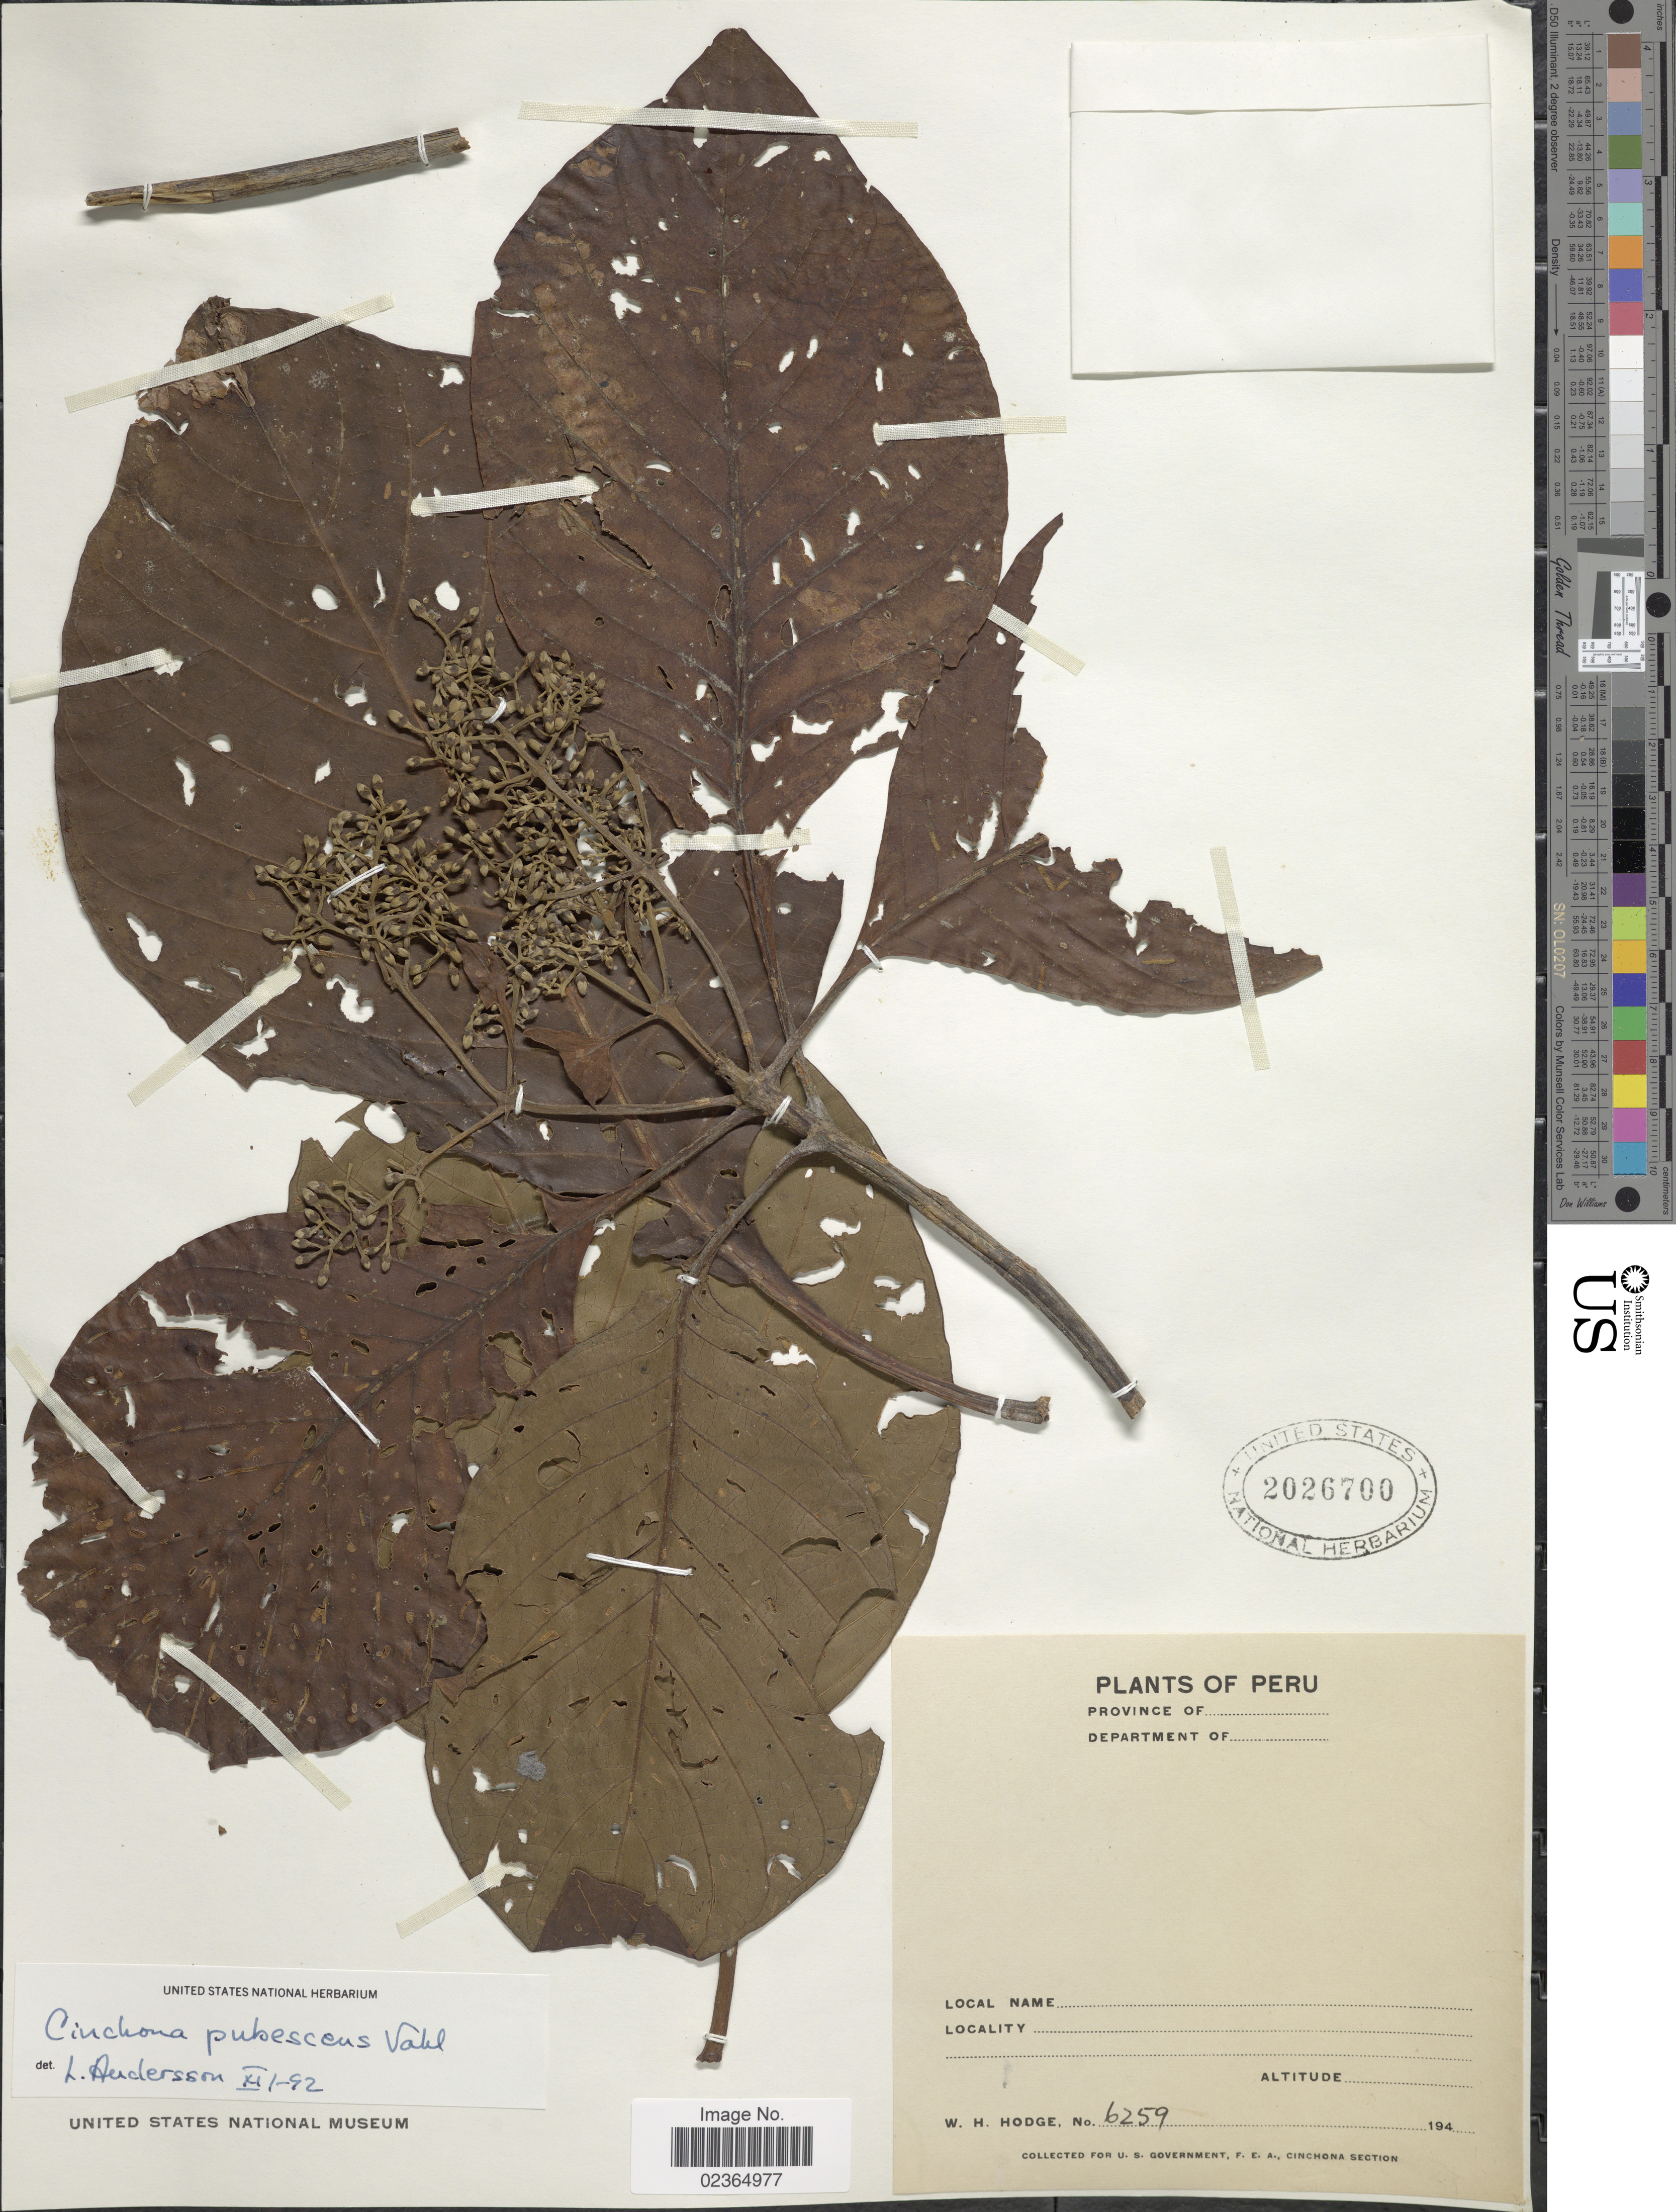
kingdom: Plantae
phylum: Tracheophyta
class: Magnoliopsida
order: Gentianales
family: Rubiaceae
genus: Cinchona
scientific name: Cinchona pubescens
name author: Vahl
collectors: W. Hodge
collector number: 6259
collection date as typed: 194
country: Peru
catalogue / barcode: US 2026700